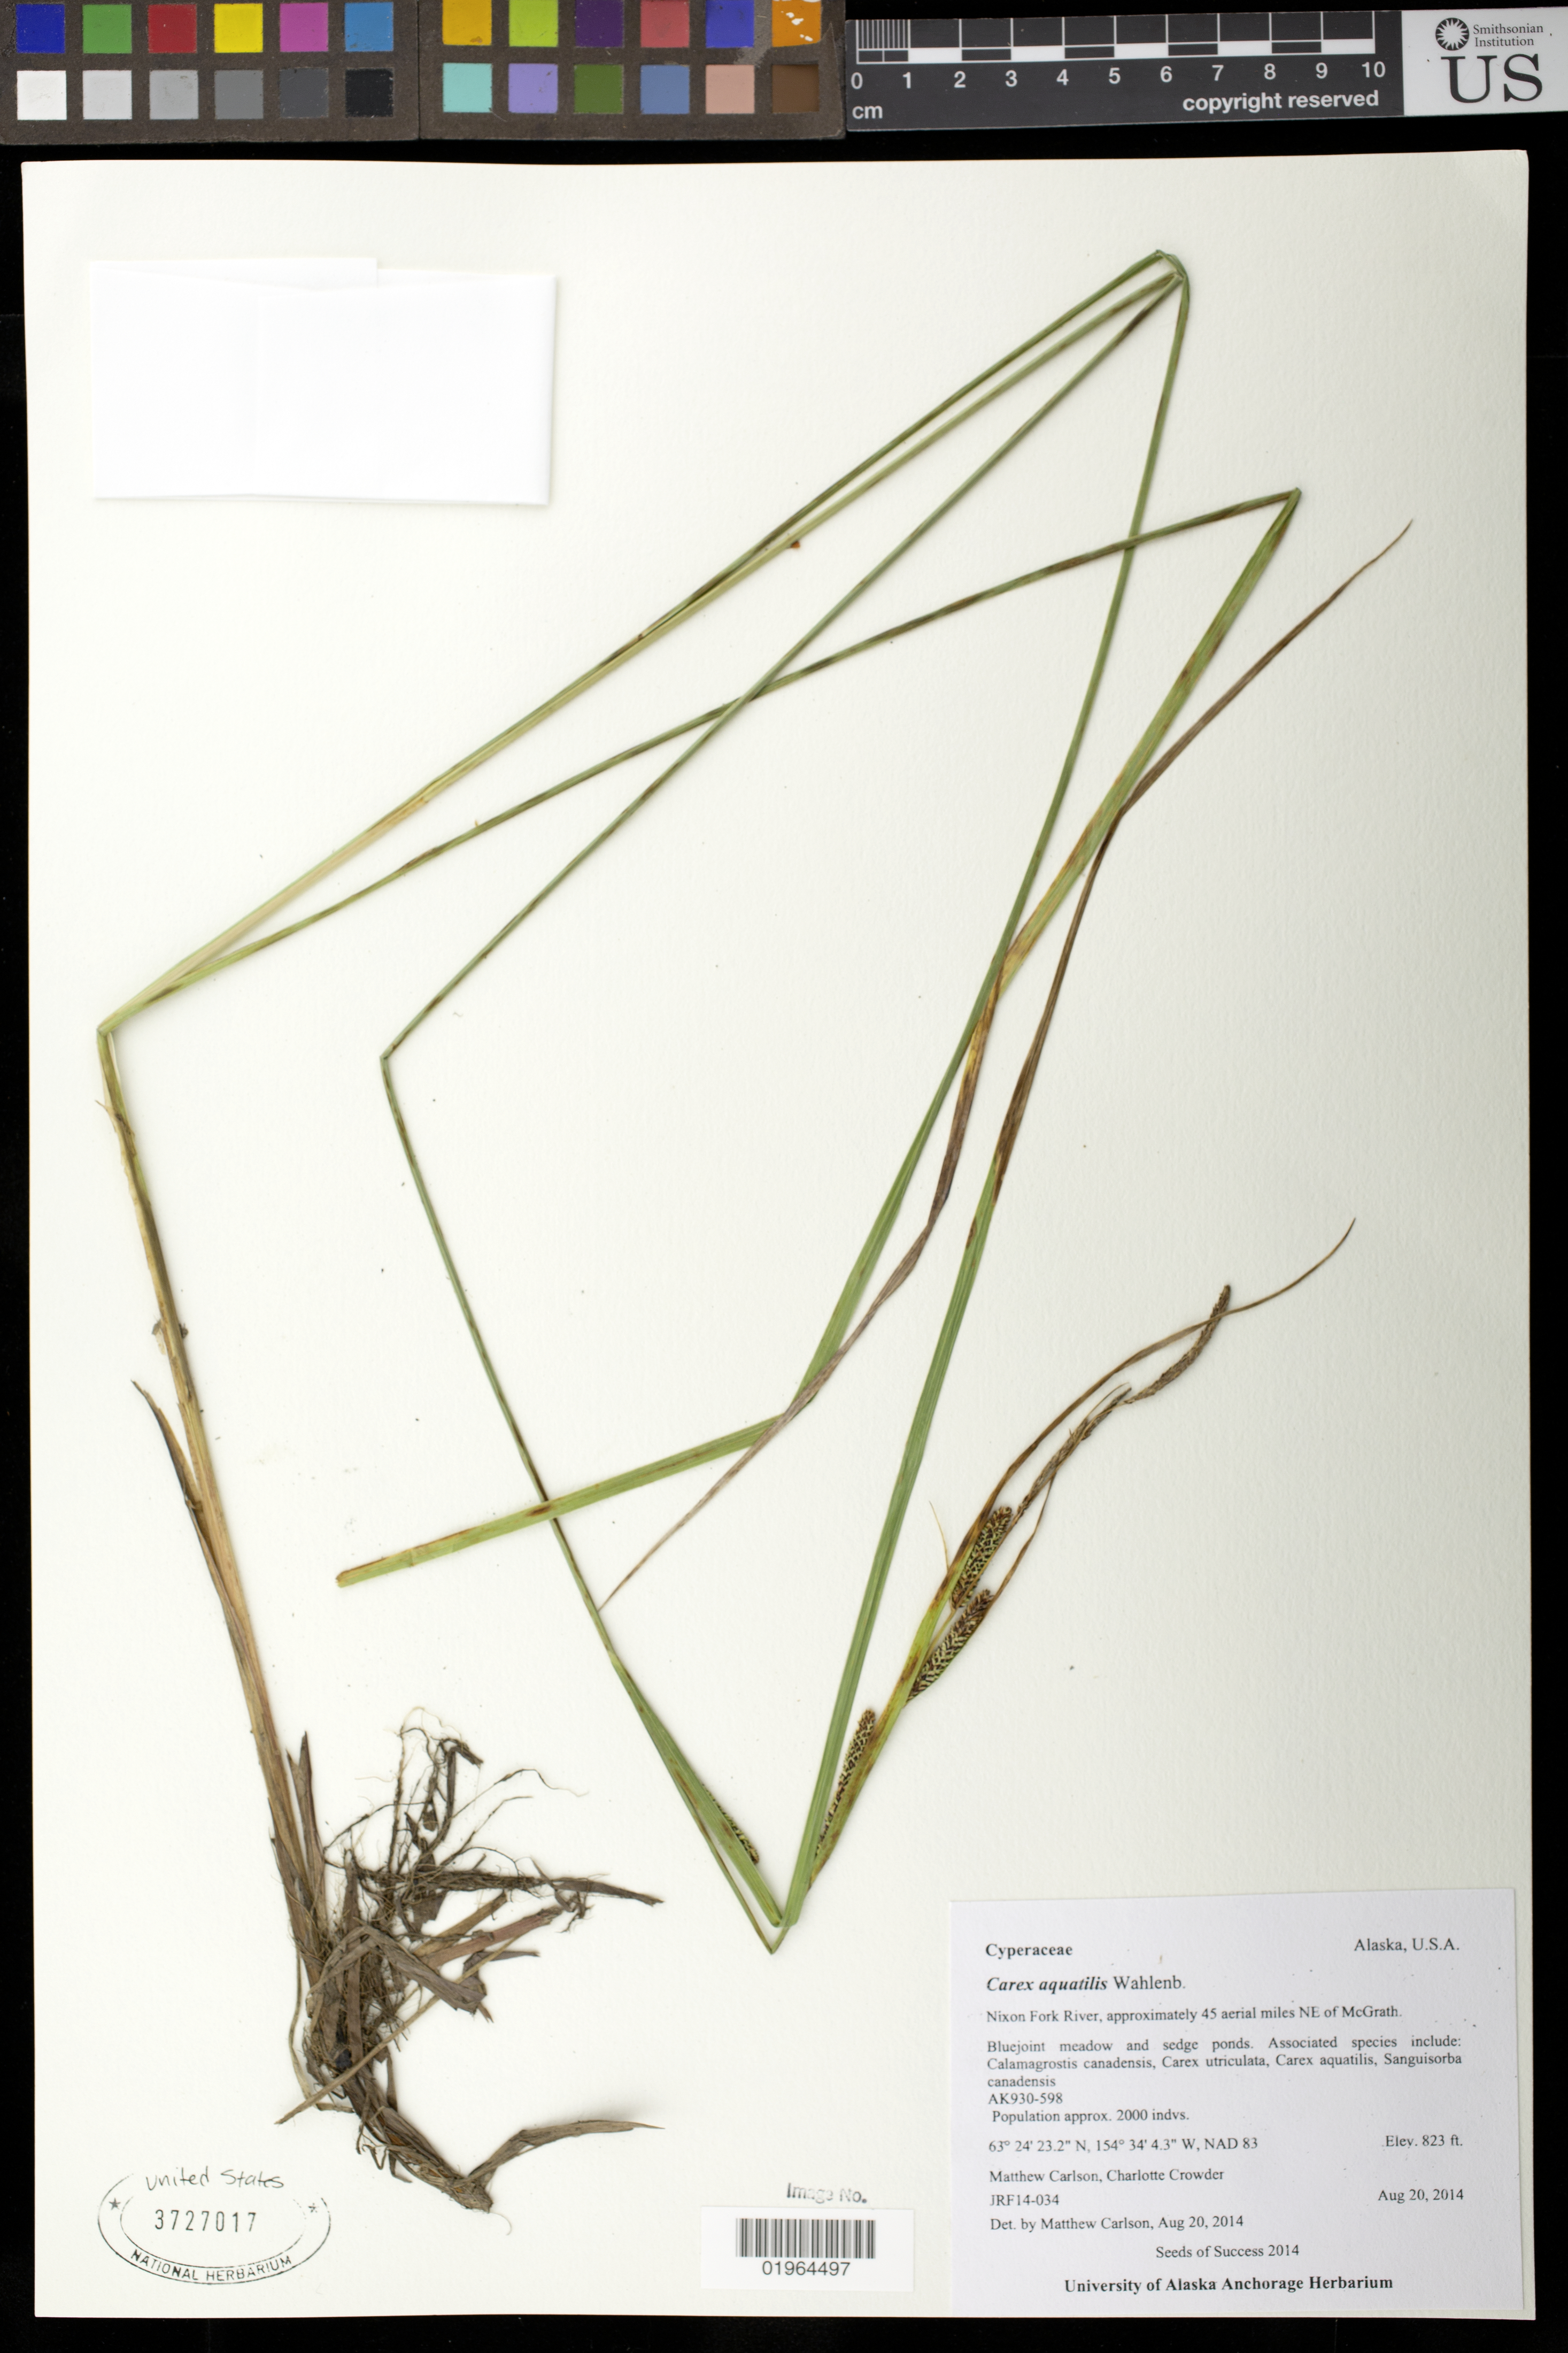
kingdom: Plantae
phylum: Tracheophyta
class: Liliopsida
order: Poales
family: Cyperaceae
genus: Carex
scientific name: Carex aquatilis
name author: Wahlenb.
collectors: M. Carlson & C. Crowder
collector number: JRK14-034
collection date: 2014-08-20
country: United States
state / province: Alaska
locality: Nixon Fork River, 45 aerial mi. NE of McGrath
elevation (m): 251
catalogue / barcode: US 3727017